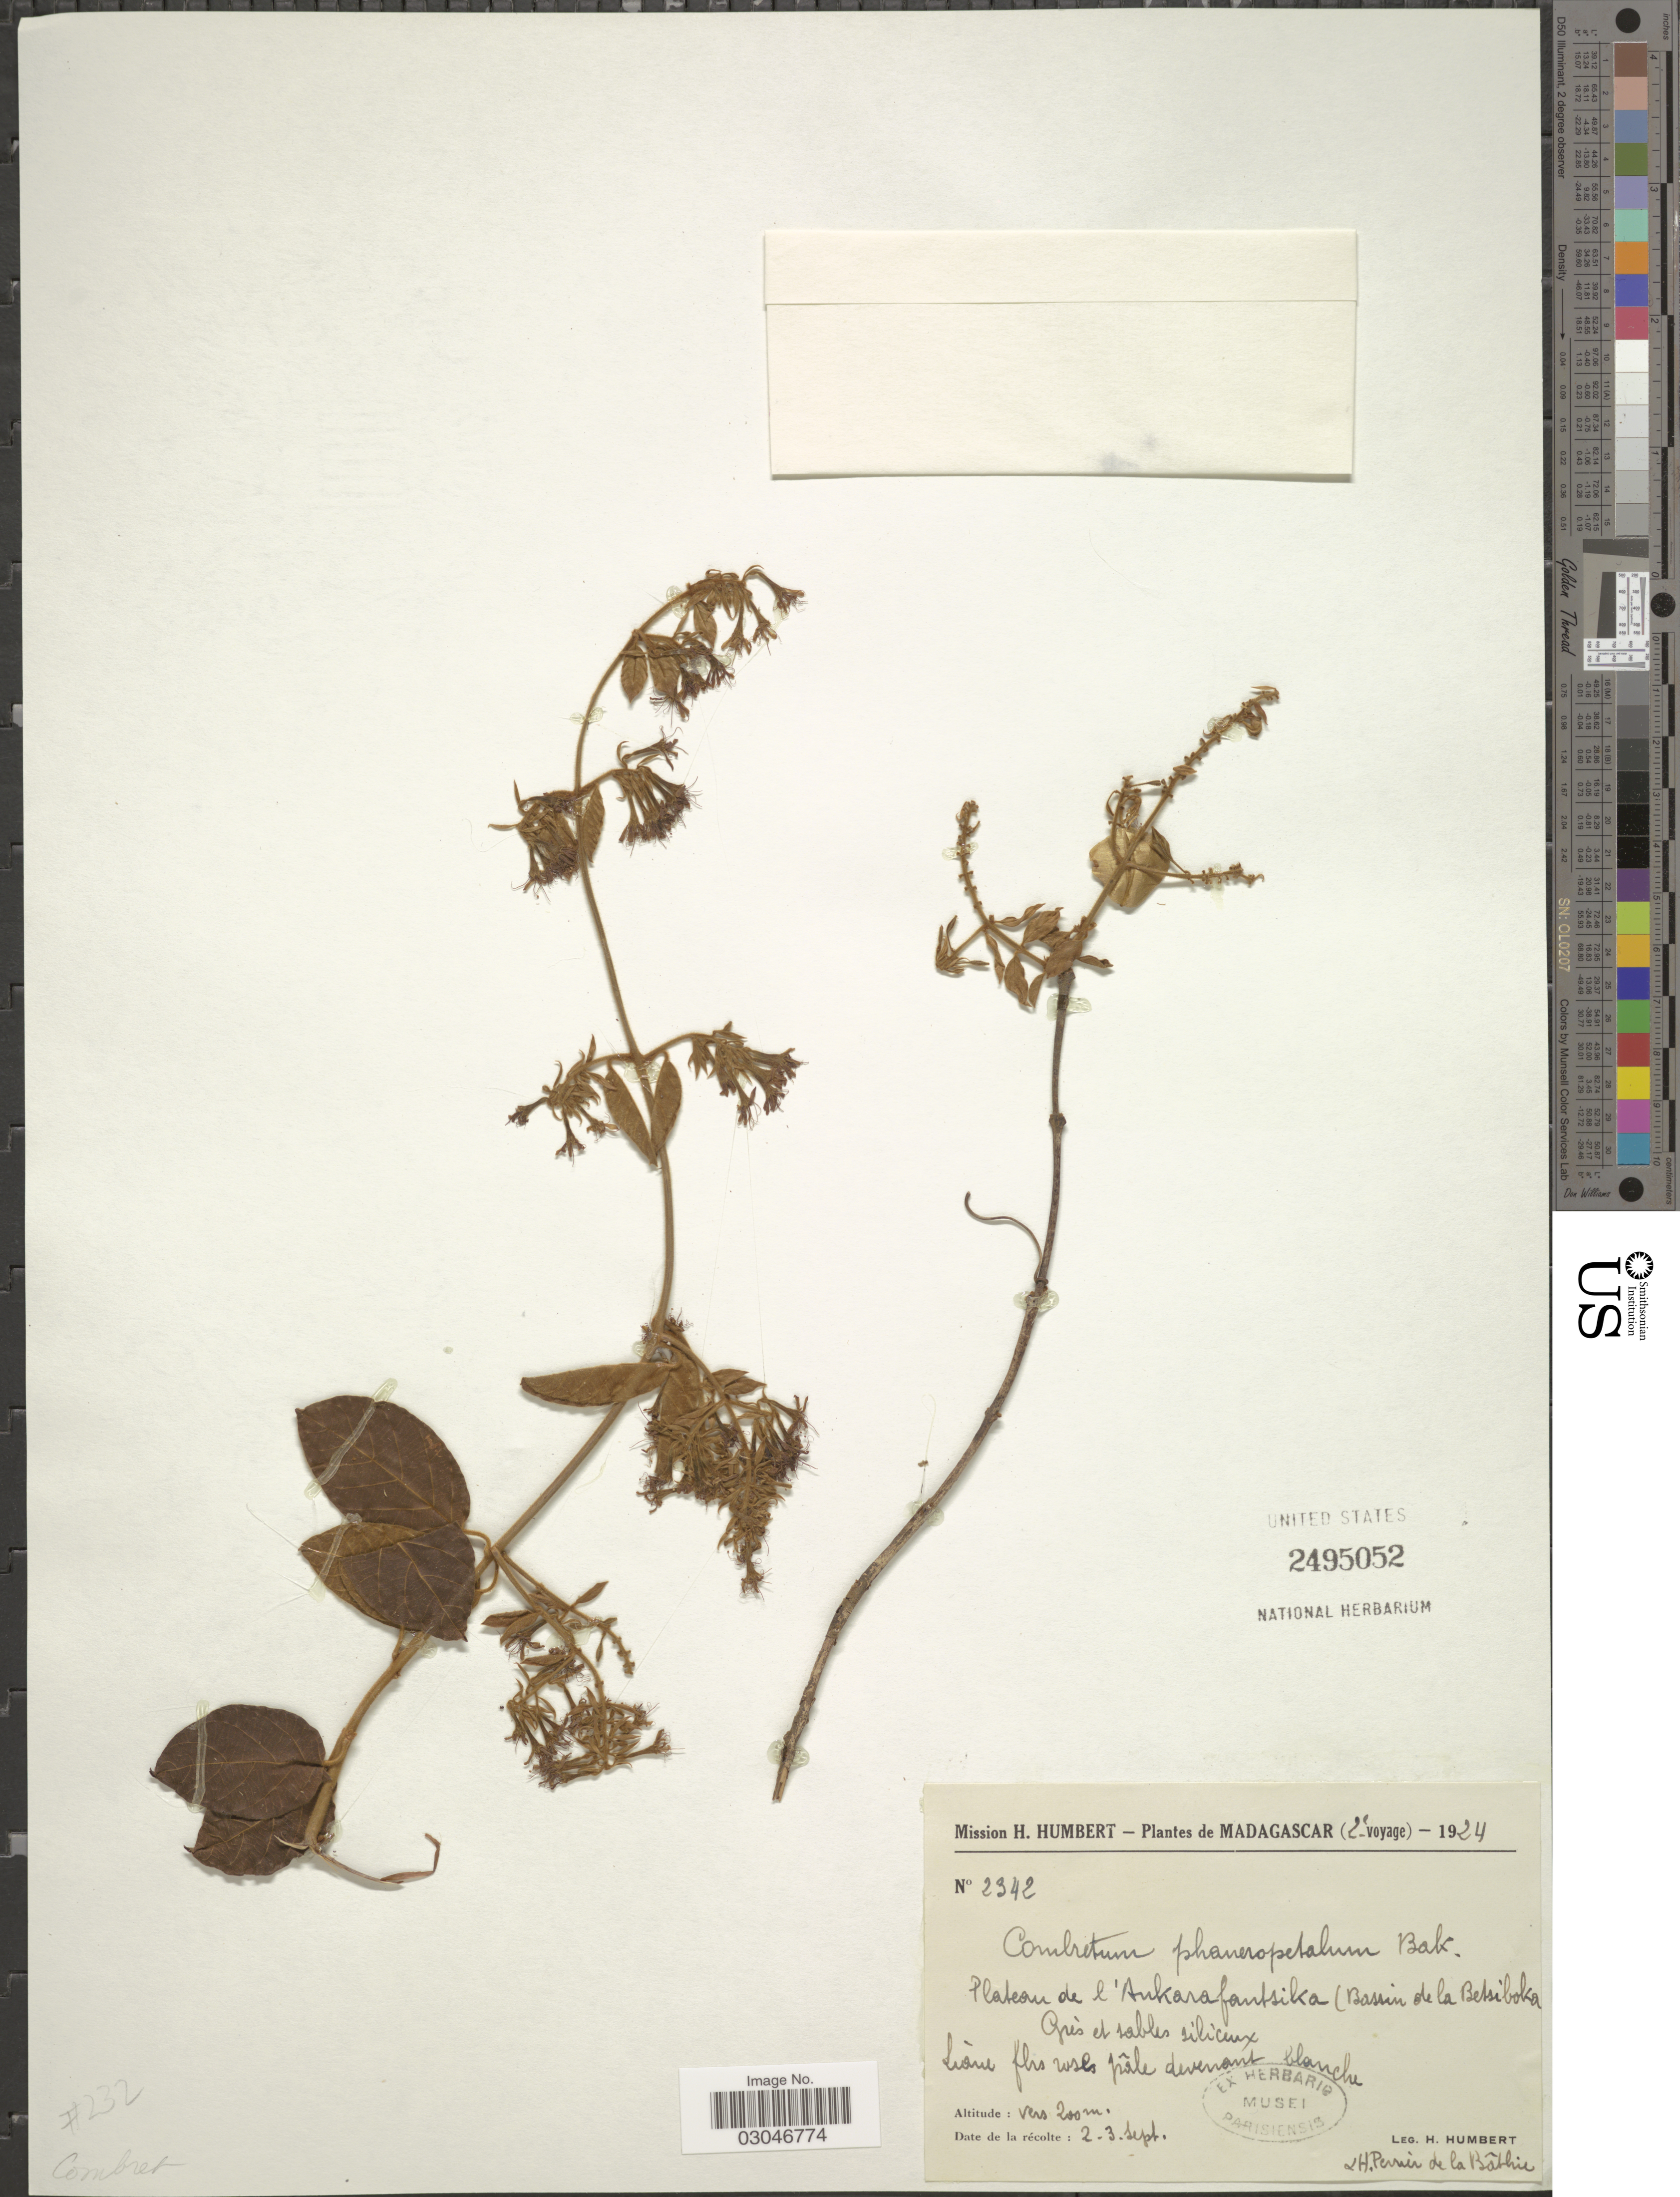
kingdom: Plantae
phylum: Tracheophyta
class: Magnoliopsida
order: Myrtales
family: Combretaceae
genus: Combretum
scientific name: Combretum phaneropetalum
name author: Baker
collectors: H. Humbert & H. Perrier de la Bâthie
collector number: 2342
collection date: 1924-09-02/1924-09-03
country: Madagascar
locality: Plateau de l'Ankarafantsika (Bassin de la Betsiboka).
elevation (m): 200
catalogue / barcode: US 2495052